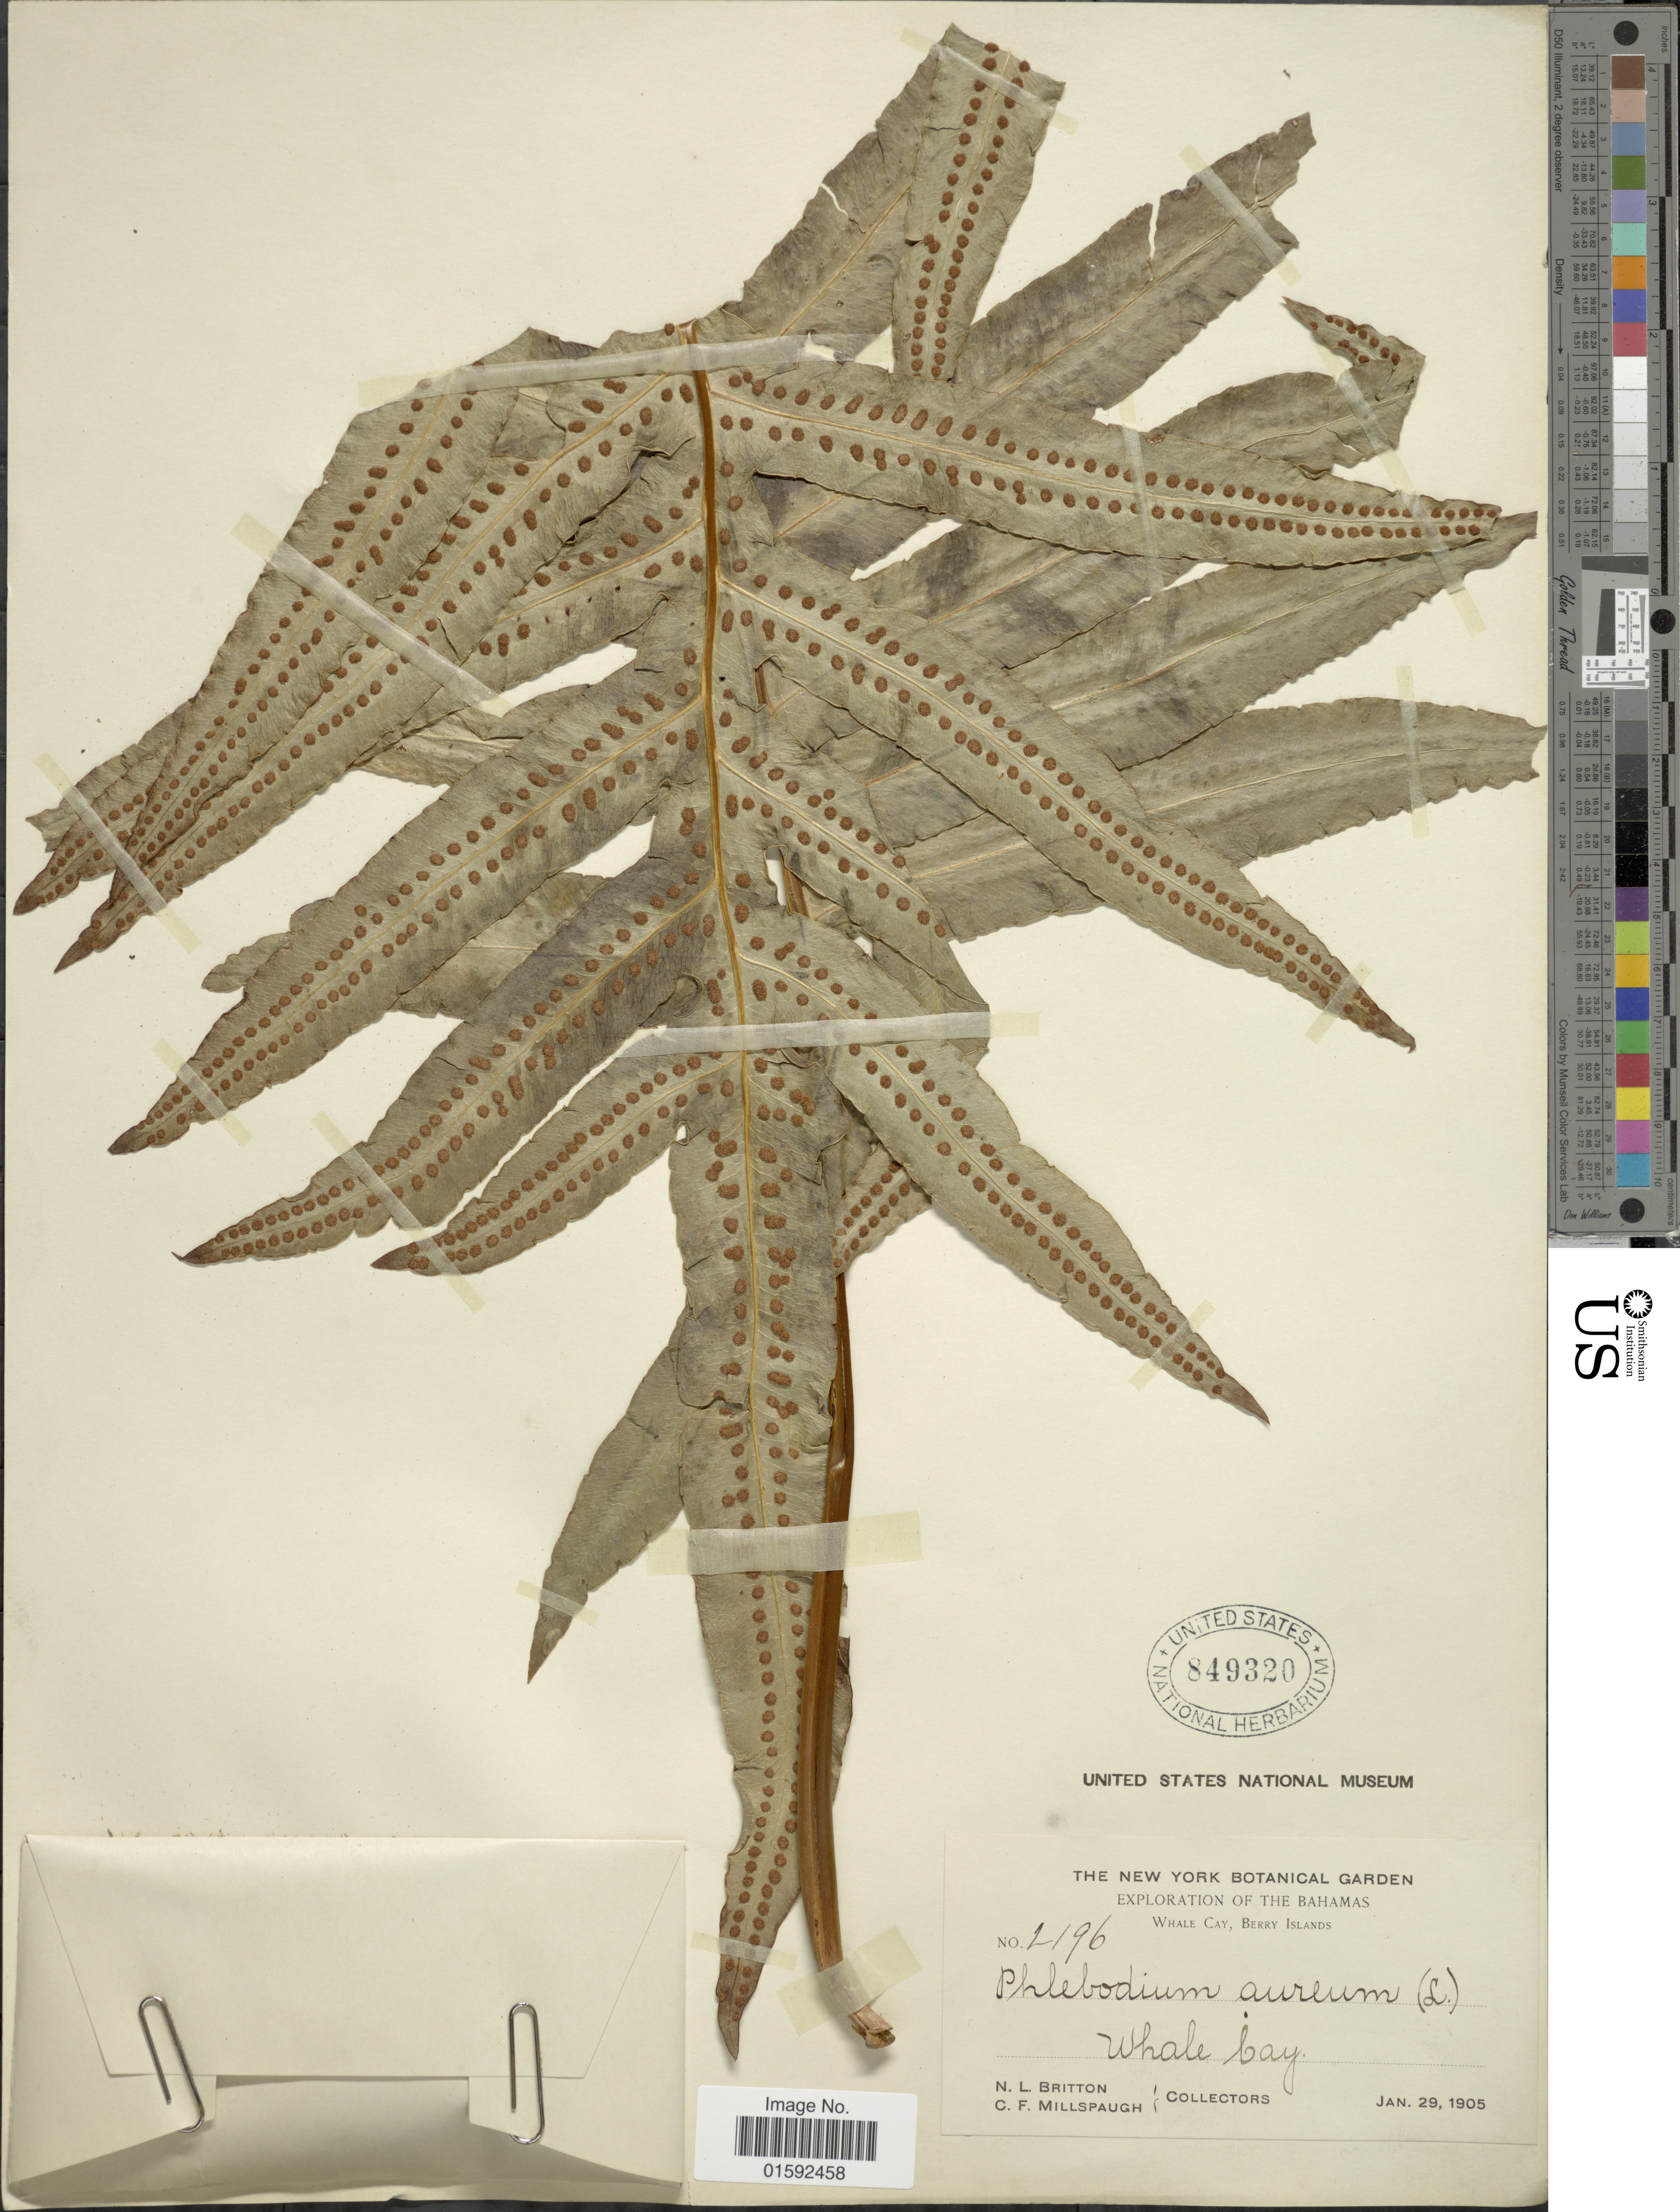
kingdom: Plantae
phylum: Tracheophyta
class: Polypodiopsida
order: Polypodiales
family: Polypodiaceae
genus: Phlebodium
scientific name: Phlebodium pseudoaureum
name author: (Cav.) Lellinger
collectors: N. Britton & C. F. Millspaugh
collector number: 2196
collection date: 1905-01-29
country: Bahamas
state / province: Berry Islands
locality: The Bahamas, Whale Cay, Berry Islands.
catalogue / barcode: US 849320